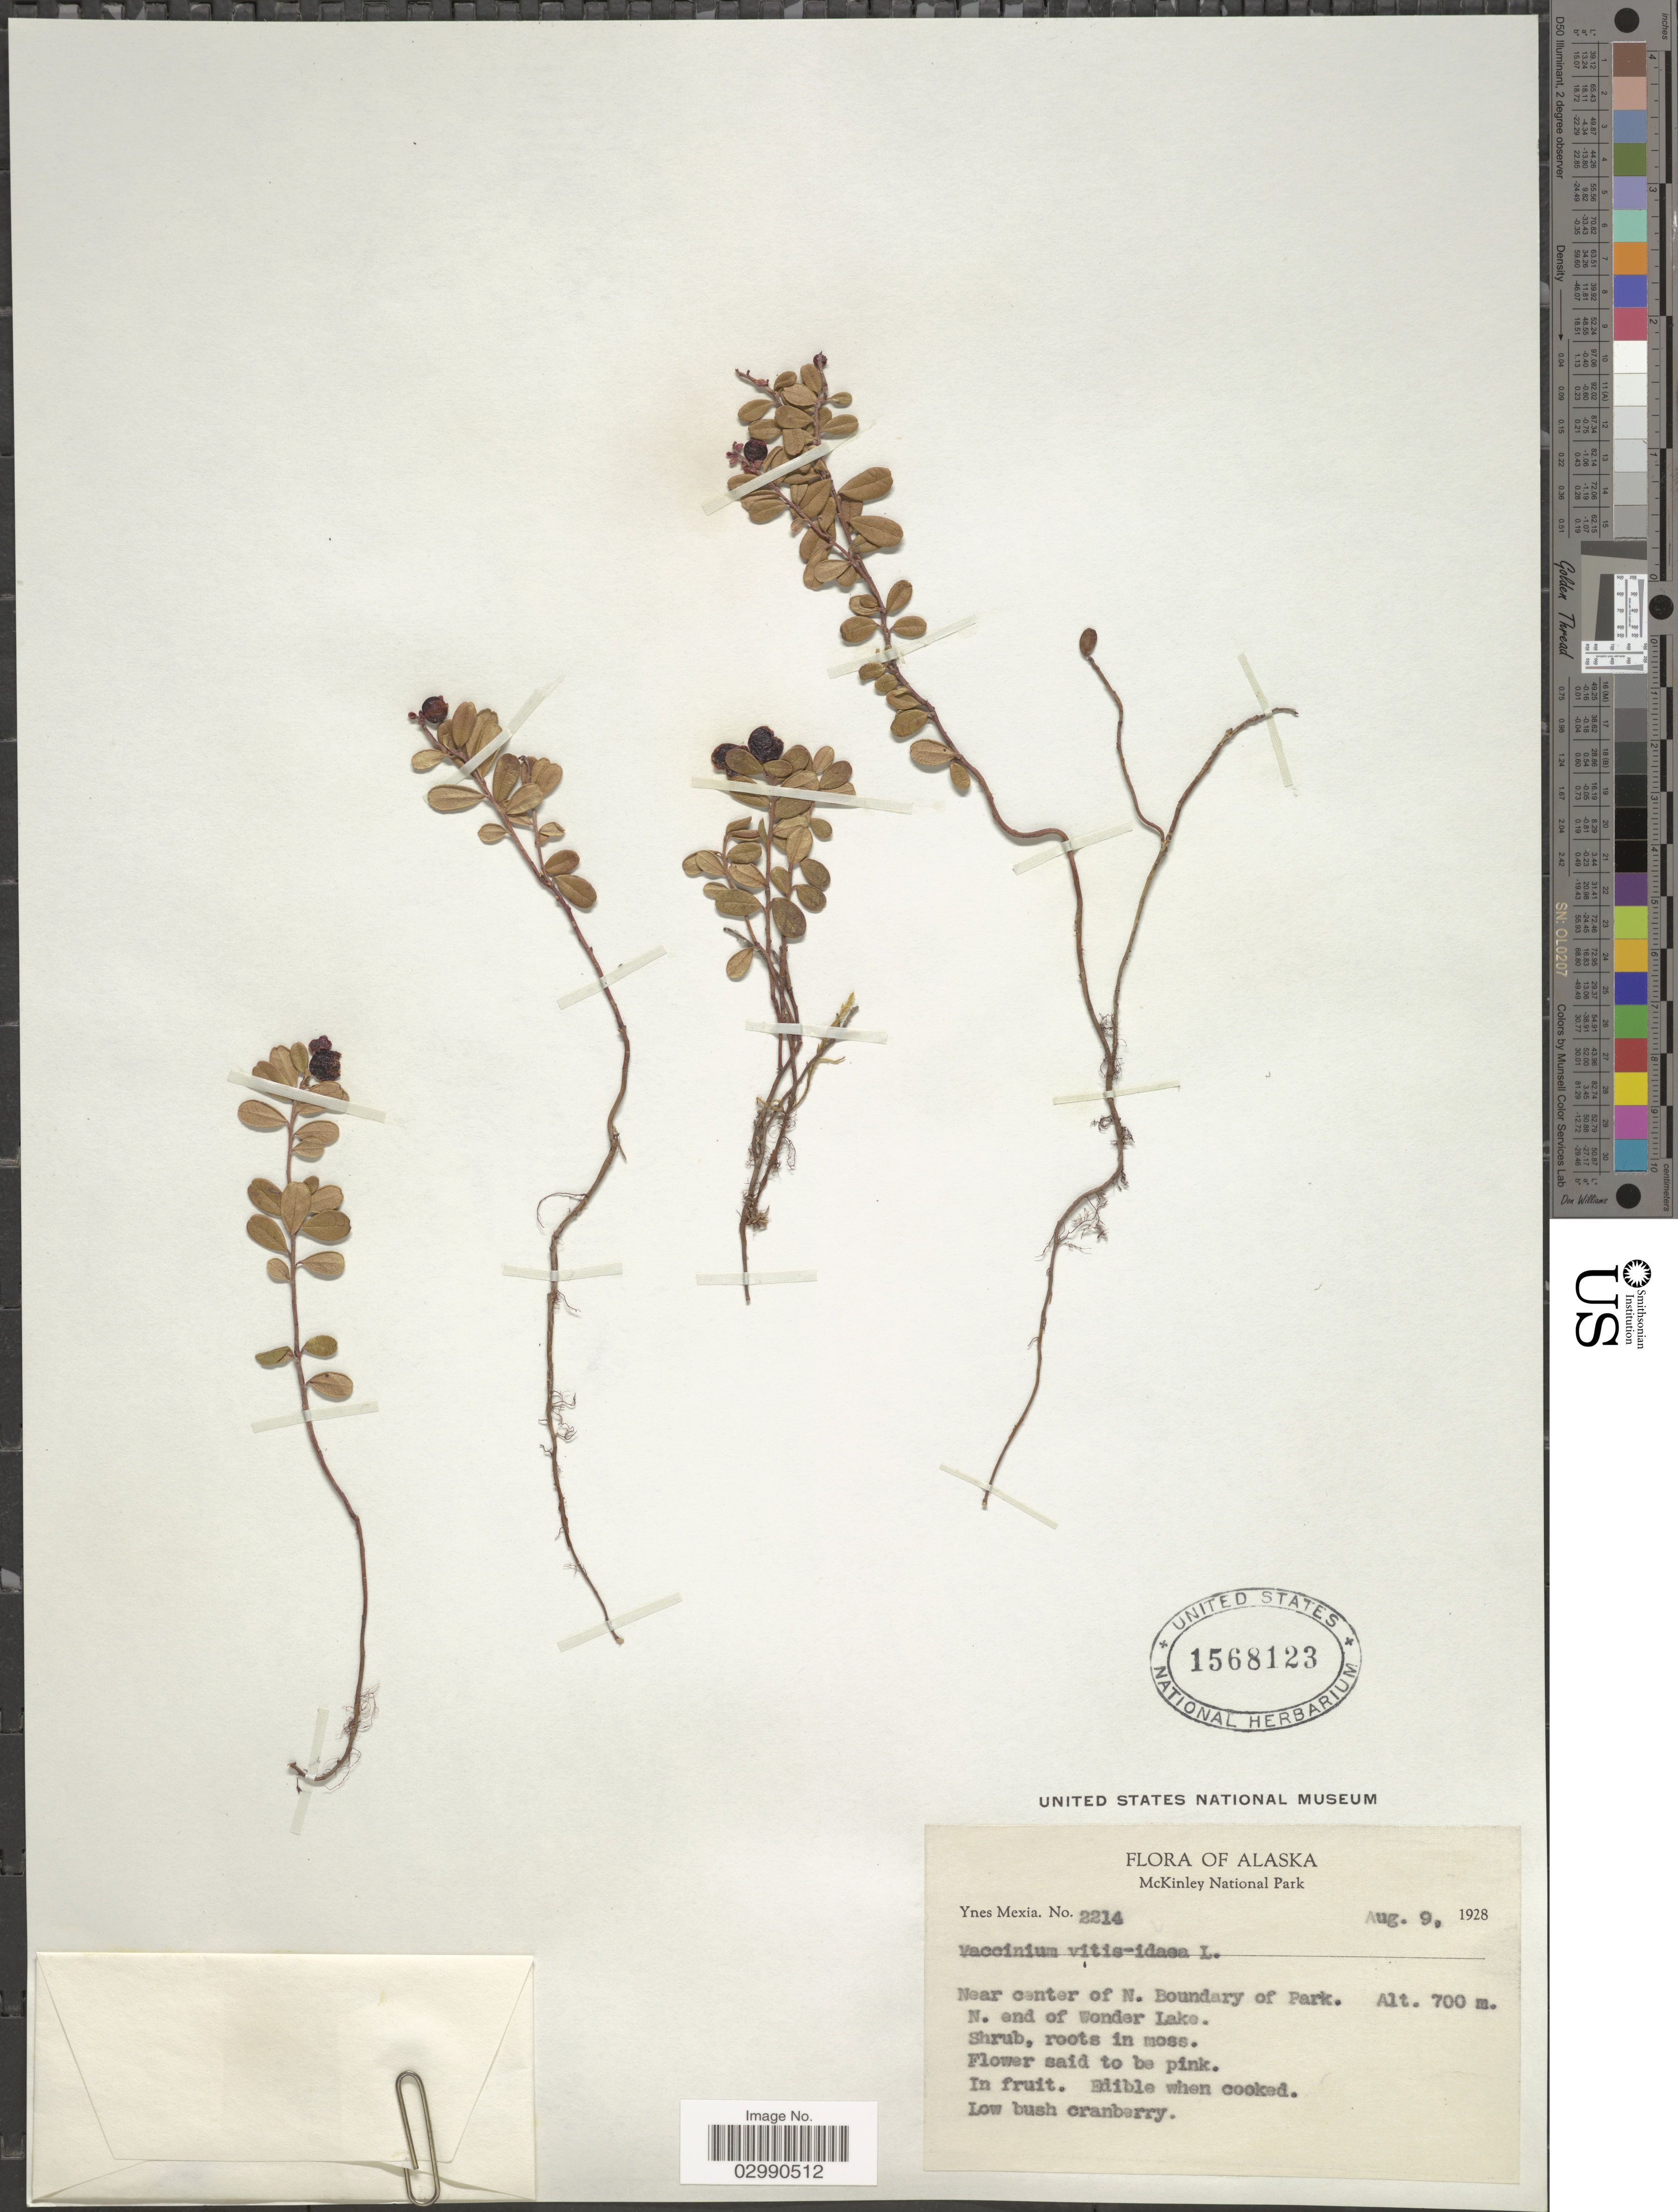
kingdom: Plantae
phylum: Tracheophyta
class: Magnoliopsida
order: Ericales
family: Ericaceae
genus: Vaccinium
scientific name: Vaccinium vitis-idaea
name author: L.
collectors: Y. Mexia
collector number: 2214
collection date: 1928-08-09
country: United States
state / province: Alaska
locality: McKinley National Park. Near center of N. Boundary of Park. N. end of Wonder Lake.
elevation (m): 700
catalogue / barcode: US 1568123